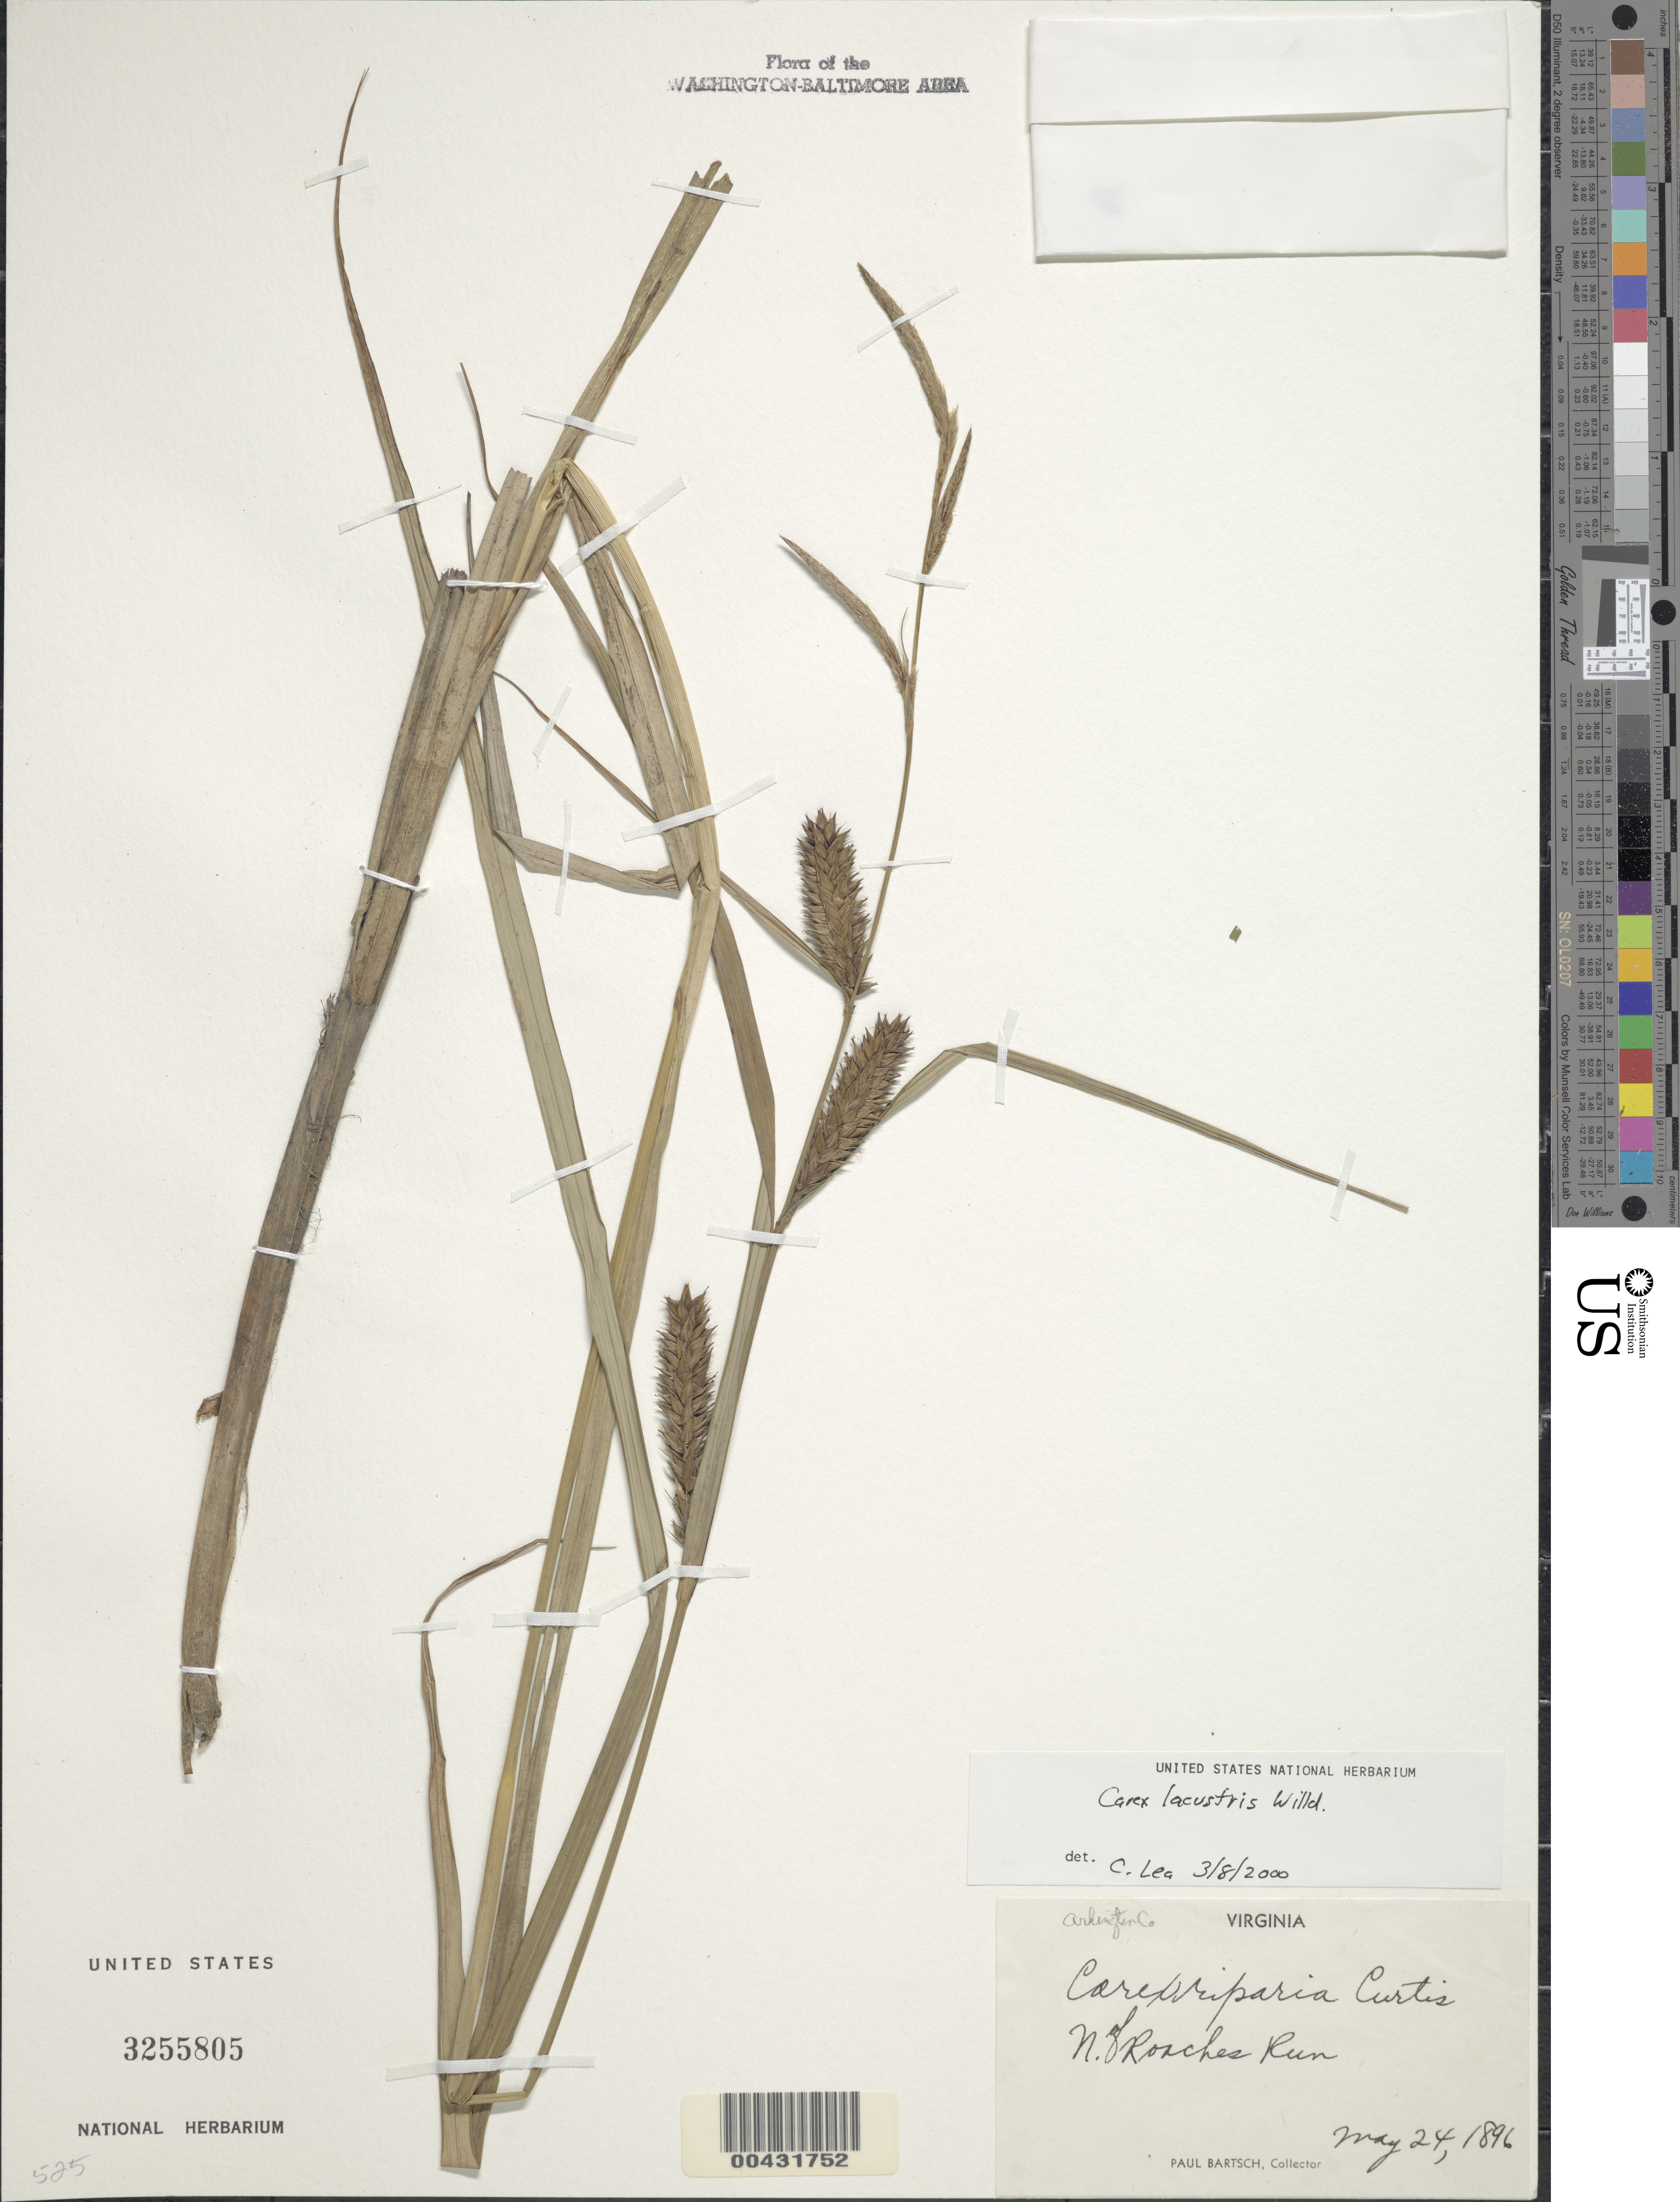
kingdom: Plantae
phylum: Tracheophyta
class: Liliopsida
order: Poales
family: Cyperaceae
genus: Carex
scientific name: Carex lacustris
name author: Willd.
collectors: P. Bartsch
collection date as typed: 24 May 1896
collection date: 1896-05-24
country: United States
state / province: Virginia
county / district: Arlington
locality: N of Roaches Run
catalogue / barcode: US 3255805